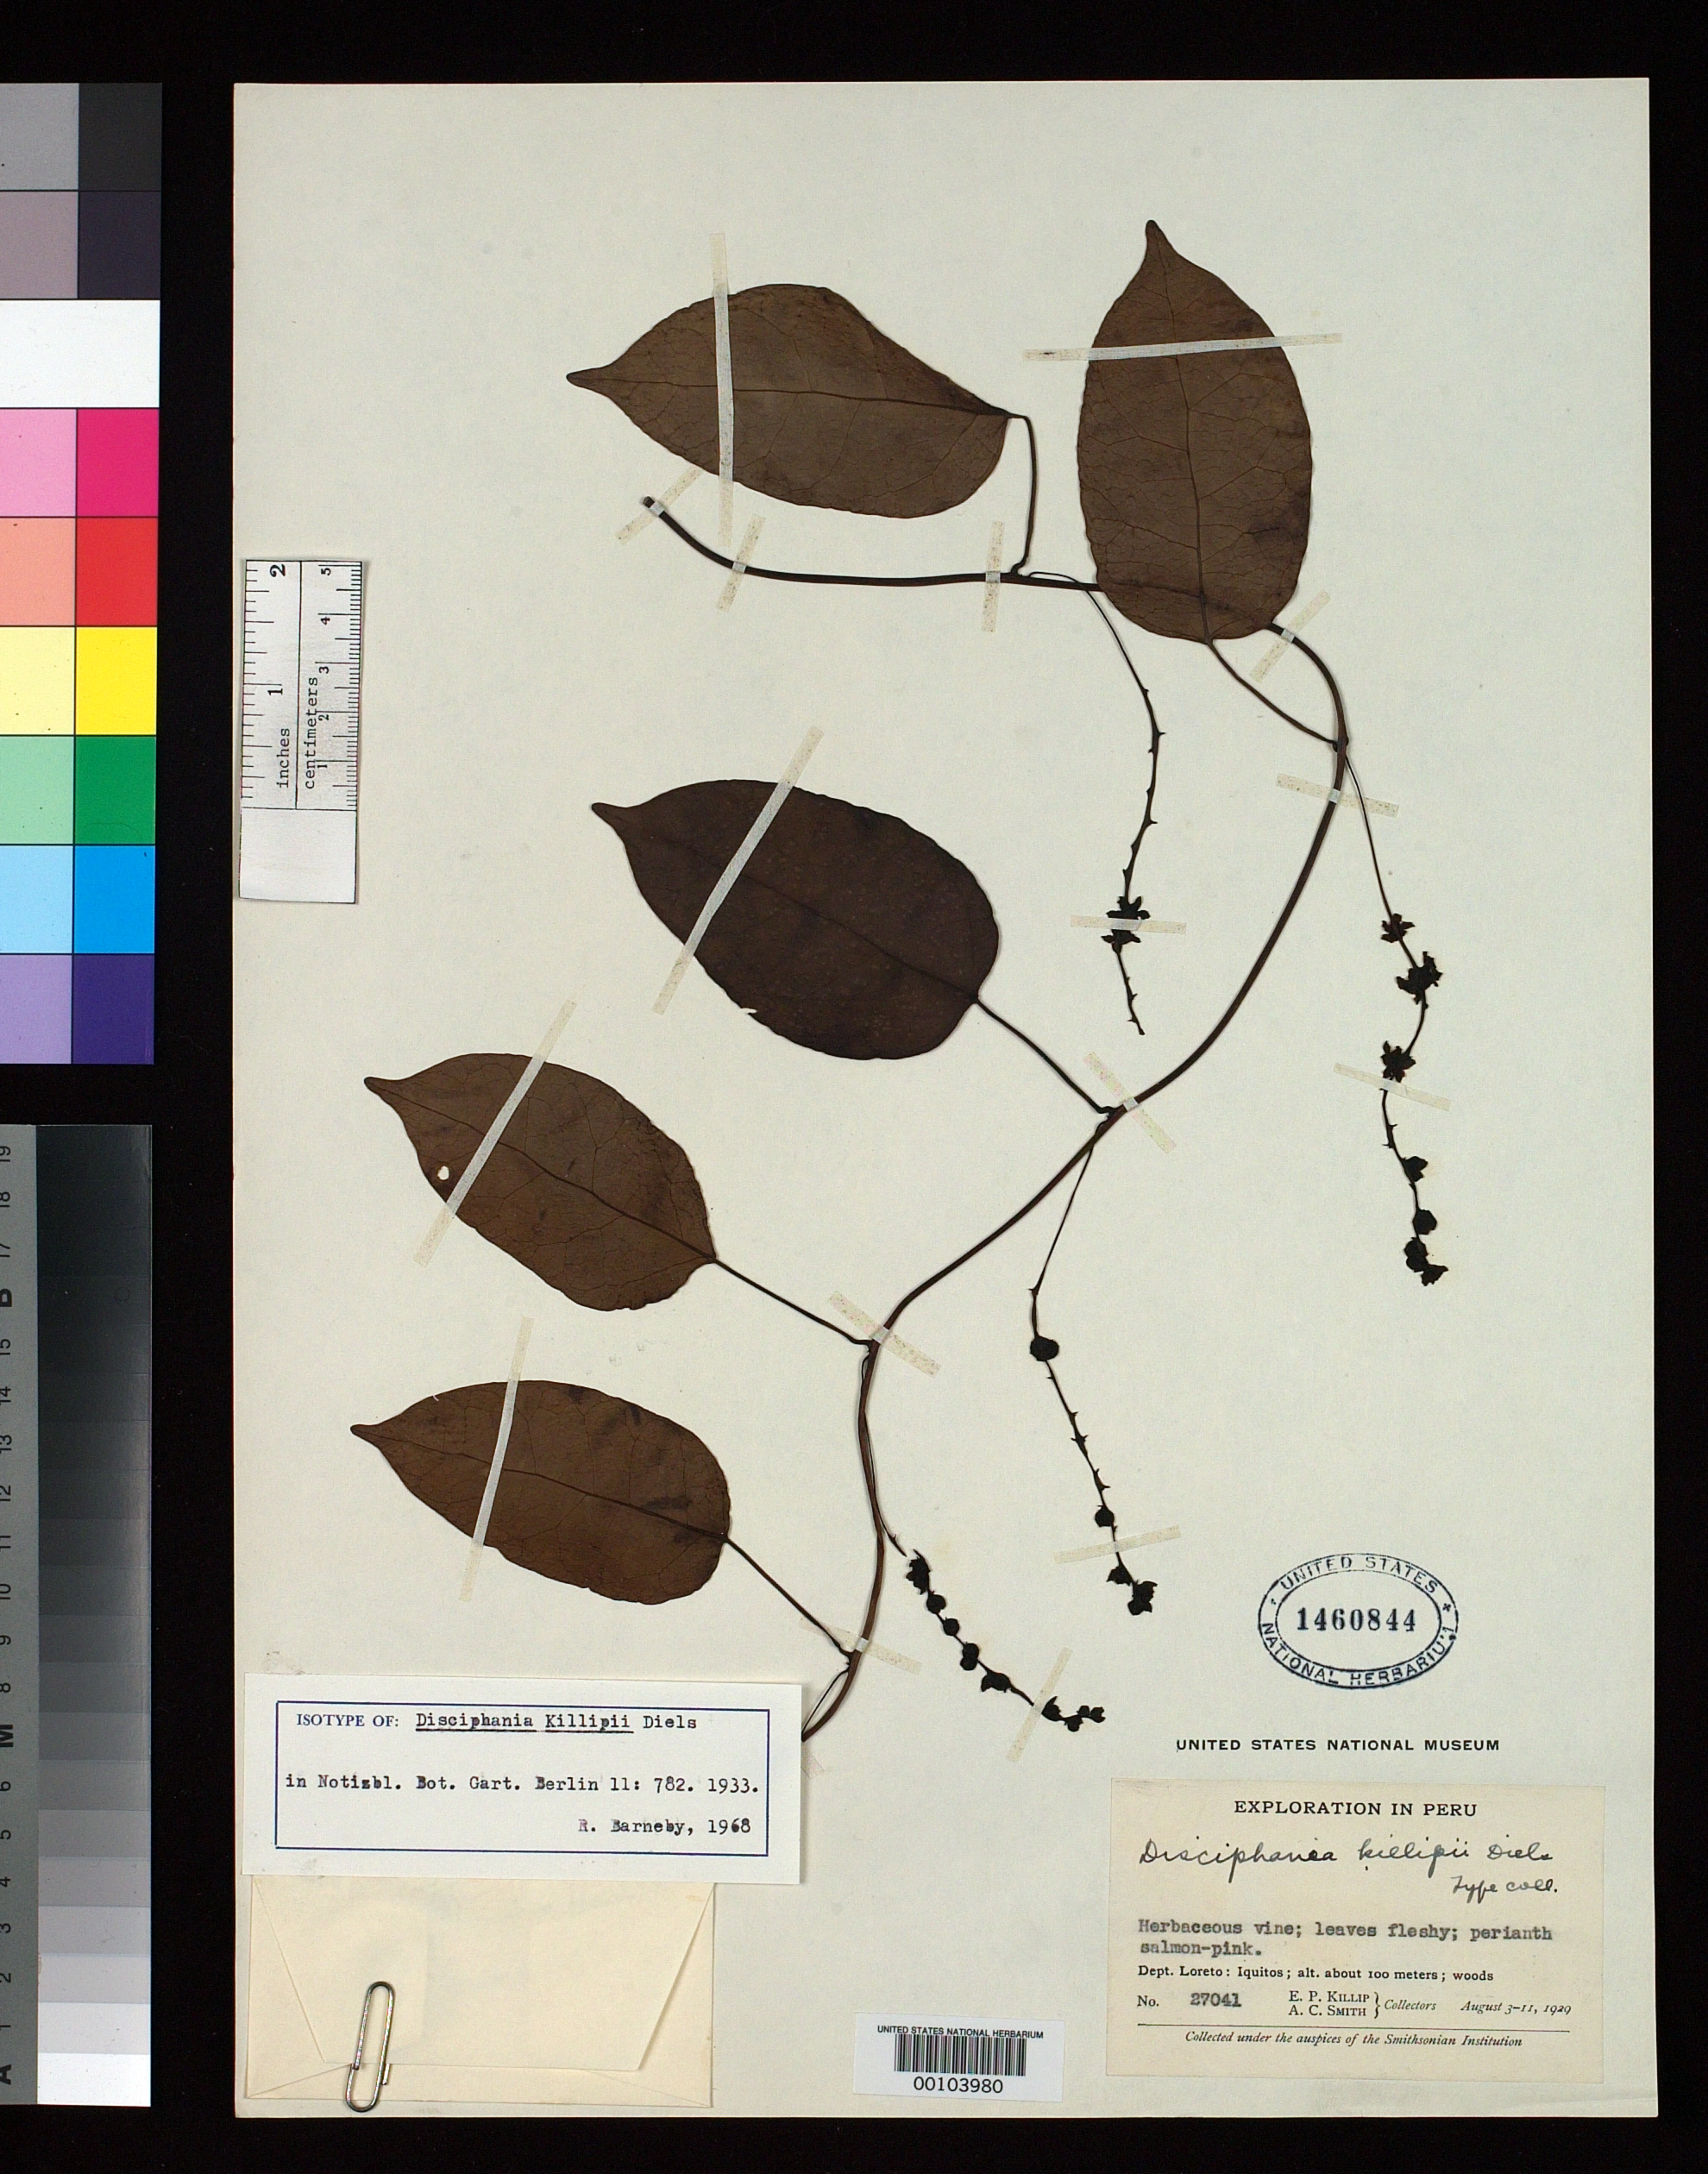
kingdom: Plantae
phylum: Tracheophyta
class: Magnoliopsida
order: Ranunculales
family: Menispermaceae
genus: Disciphania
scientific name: Disciphania killipii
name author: Diels in Pilg.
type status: Isotype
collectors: E. P. Killip & A. C. Smith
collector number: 27041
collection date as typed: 03 Aug 1929 to 11 Aug 1929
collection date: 1929-08-03/1929-08-11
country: Peru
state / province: Loreto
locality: Iquitos.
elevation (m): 100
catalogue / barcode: US 1460844